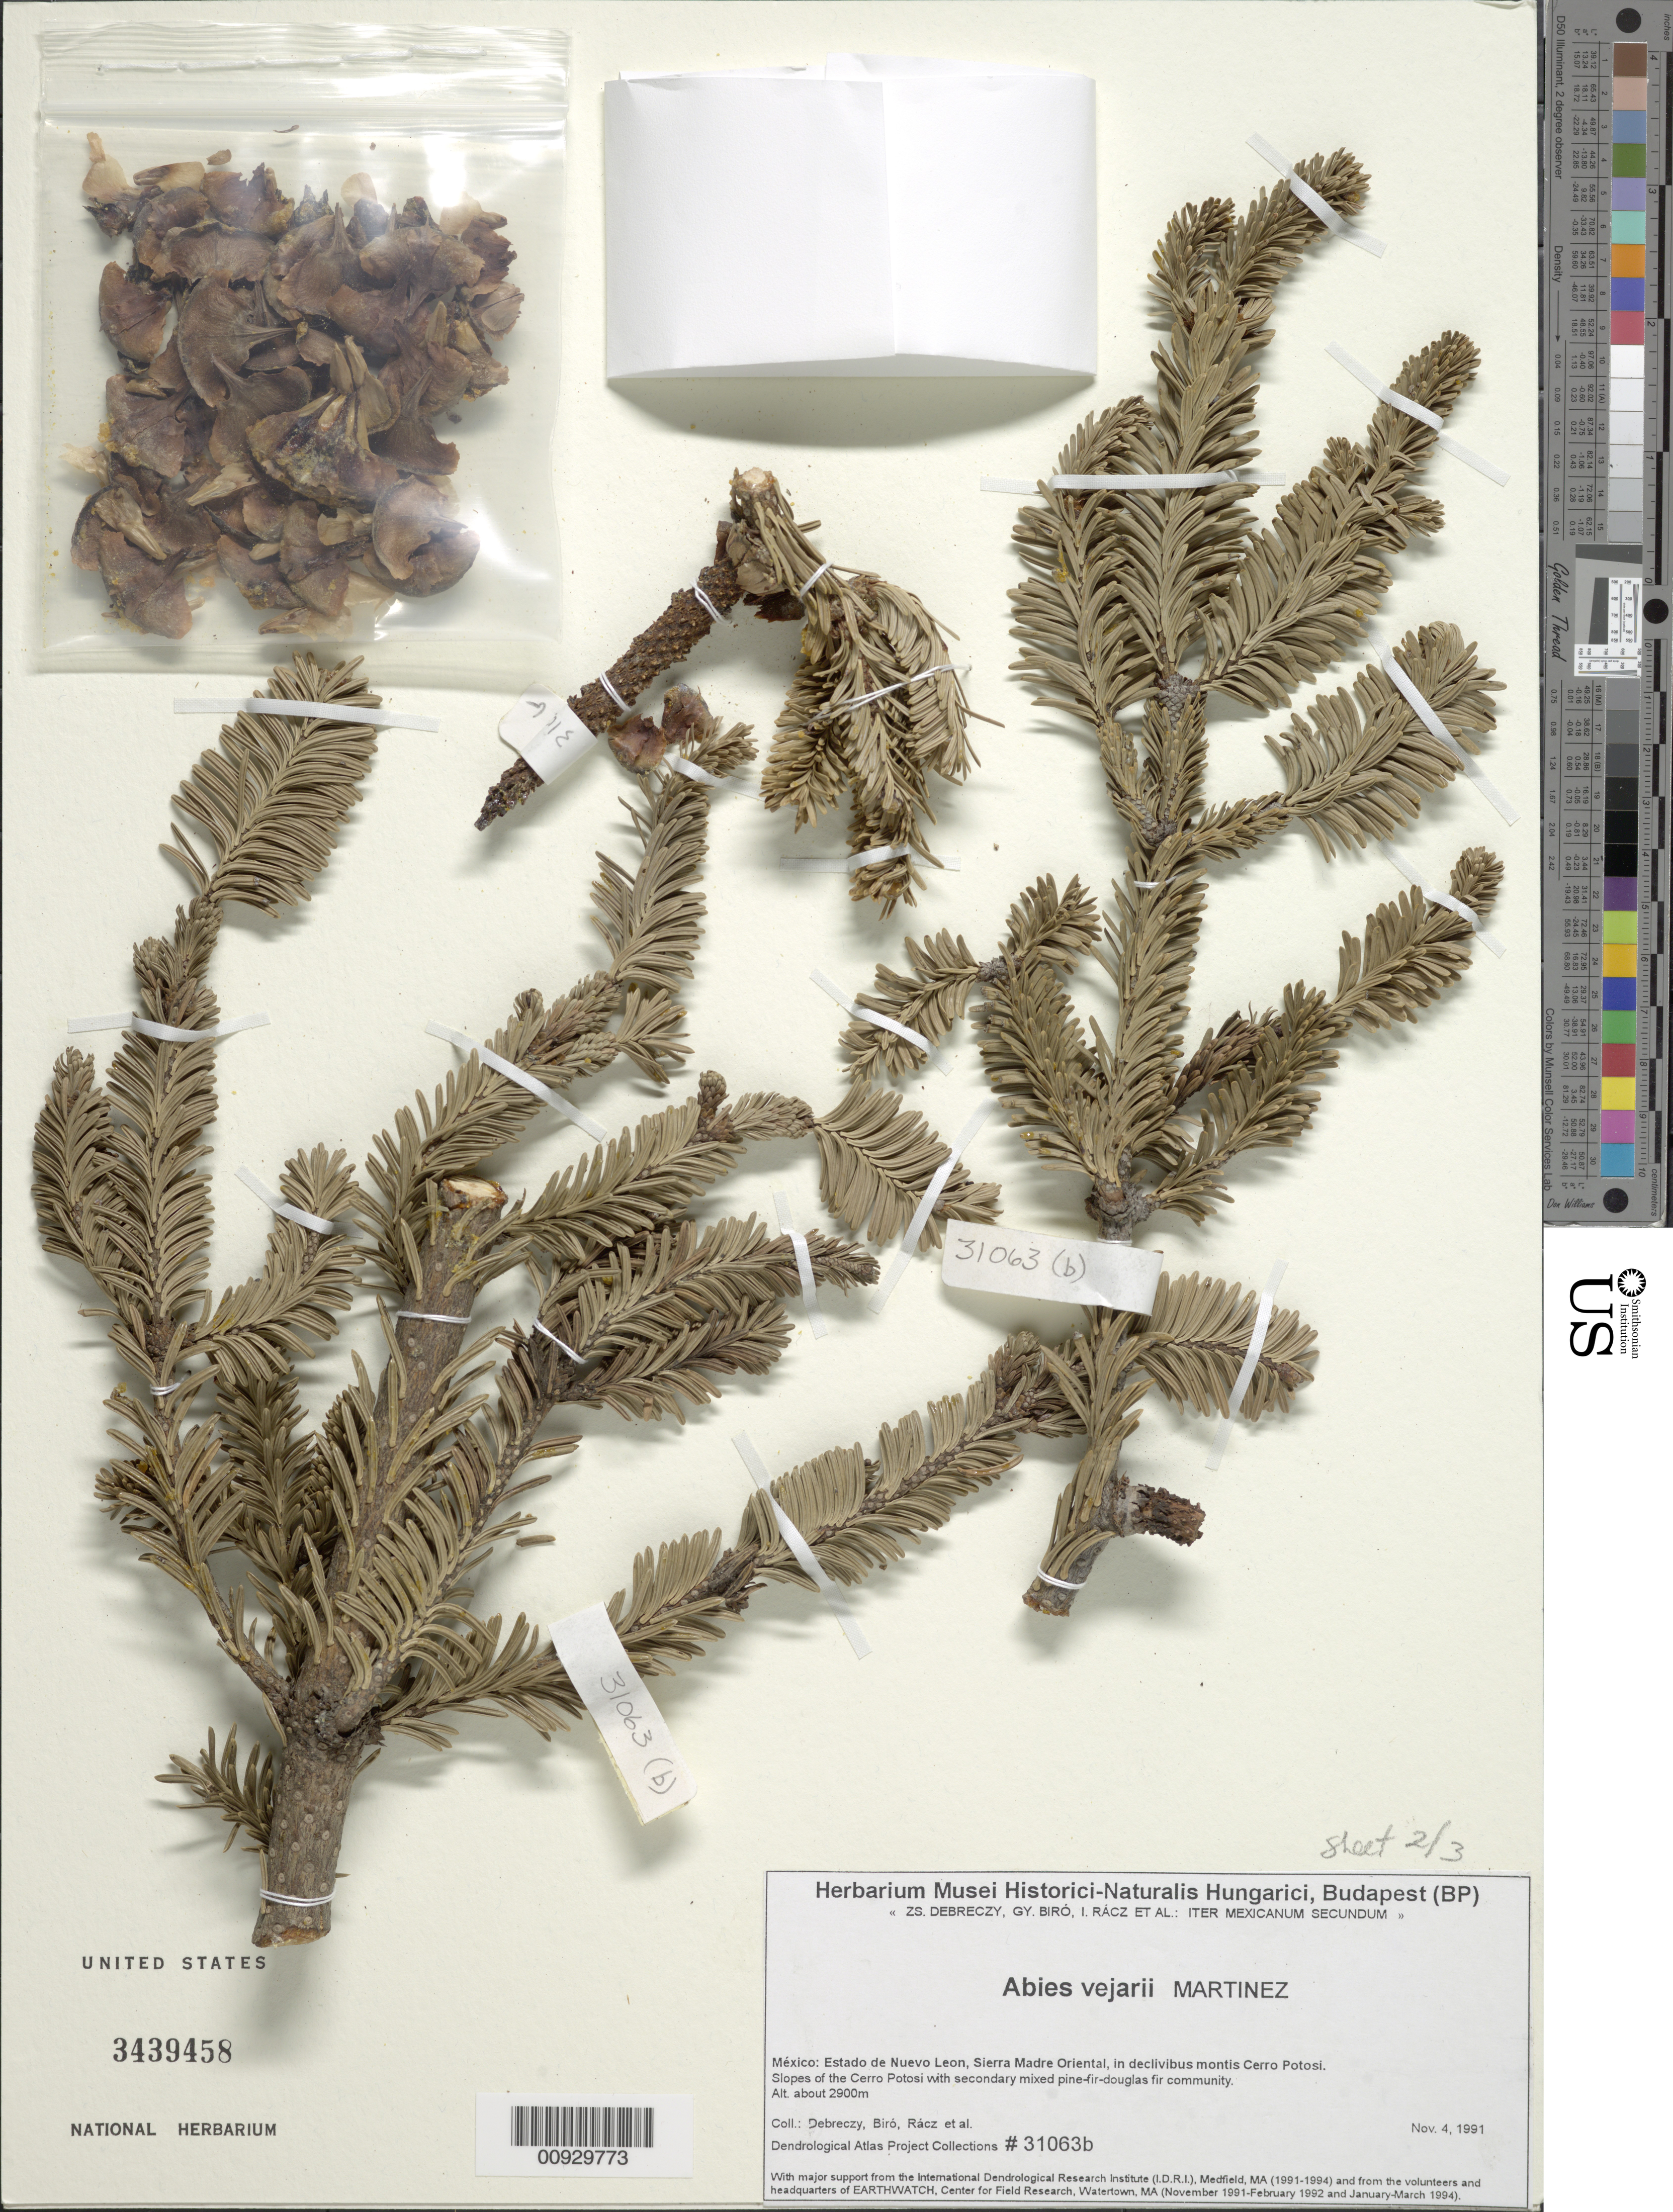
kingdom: Plantae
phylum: Tracheophyta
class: Pinopsida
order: Pinales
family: Pinaceae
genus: Abies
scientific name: Abies vejarii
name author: Martínez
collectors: Z. Debreczy, G. Biro, I. Rácz & et al.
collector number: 31063 b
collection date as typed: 04 Nov 1991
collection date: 1991-11-04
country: Mexico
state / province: Nuevo León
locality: Slopes of the Cerro Potosí. Sierra Madre Oriental.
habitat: With secondary mixed pine-fir-douglas fir community.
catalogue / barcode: US 3439458